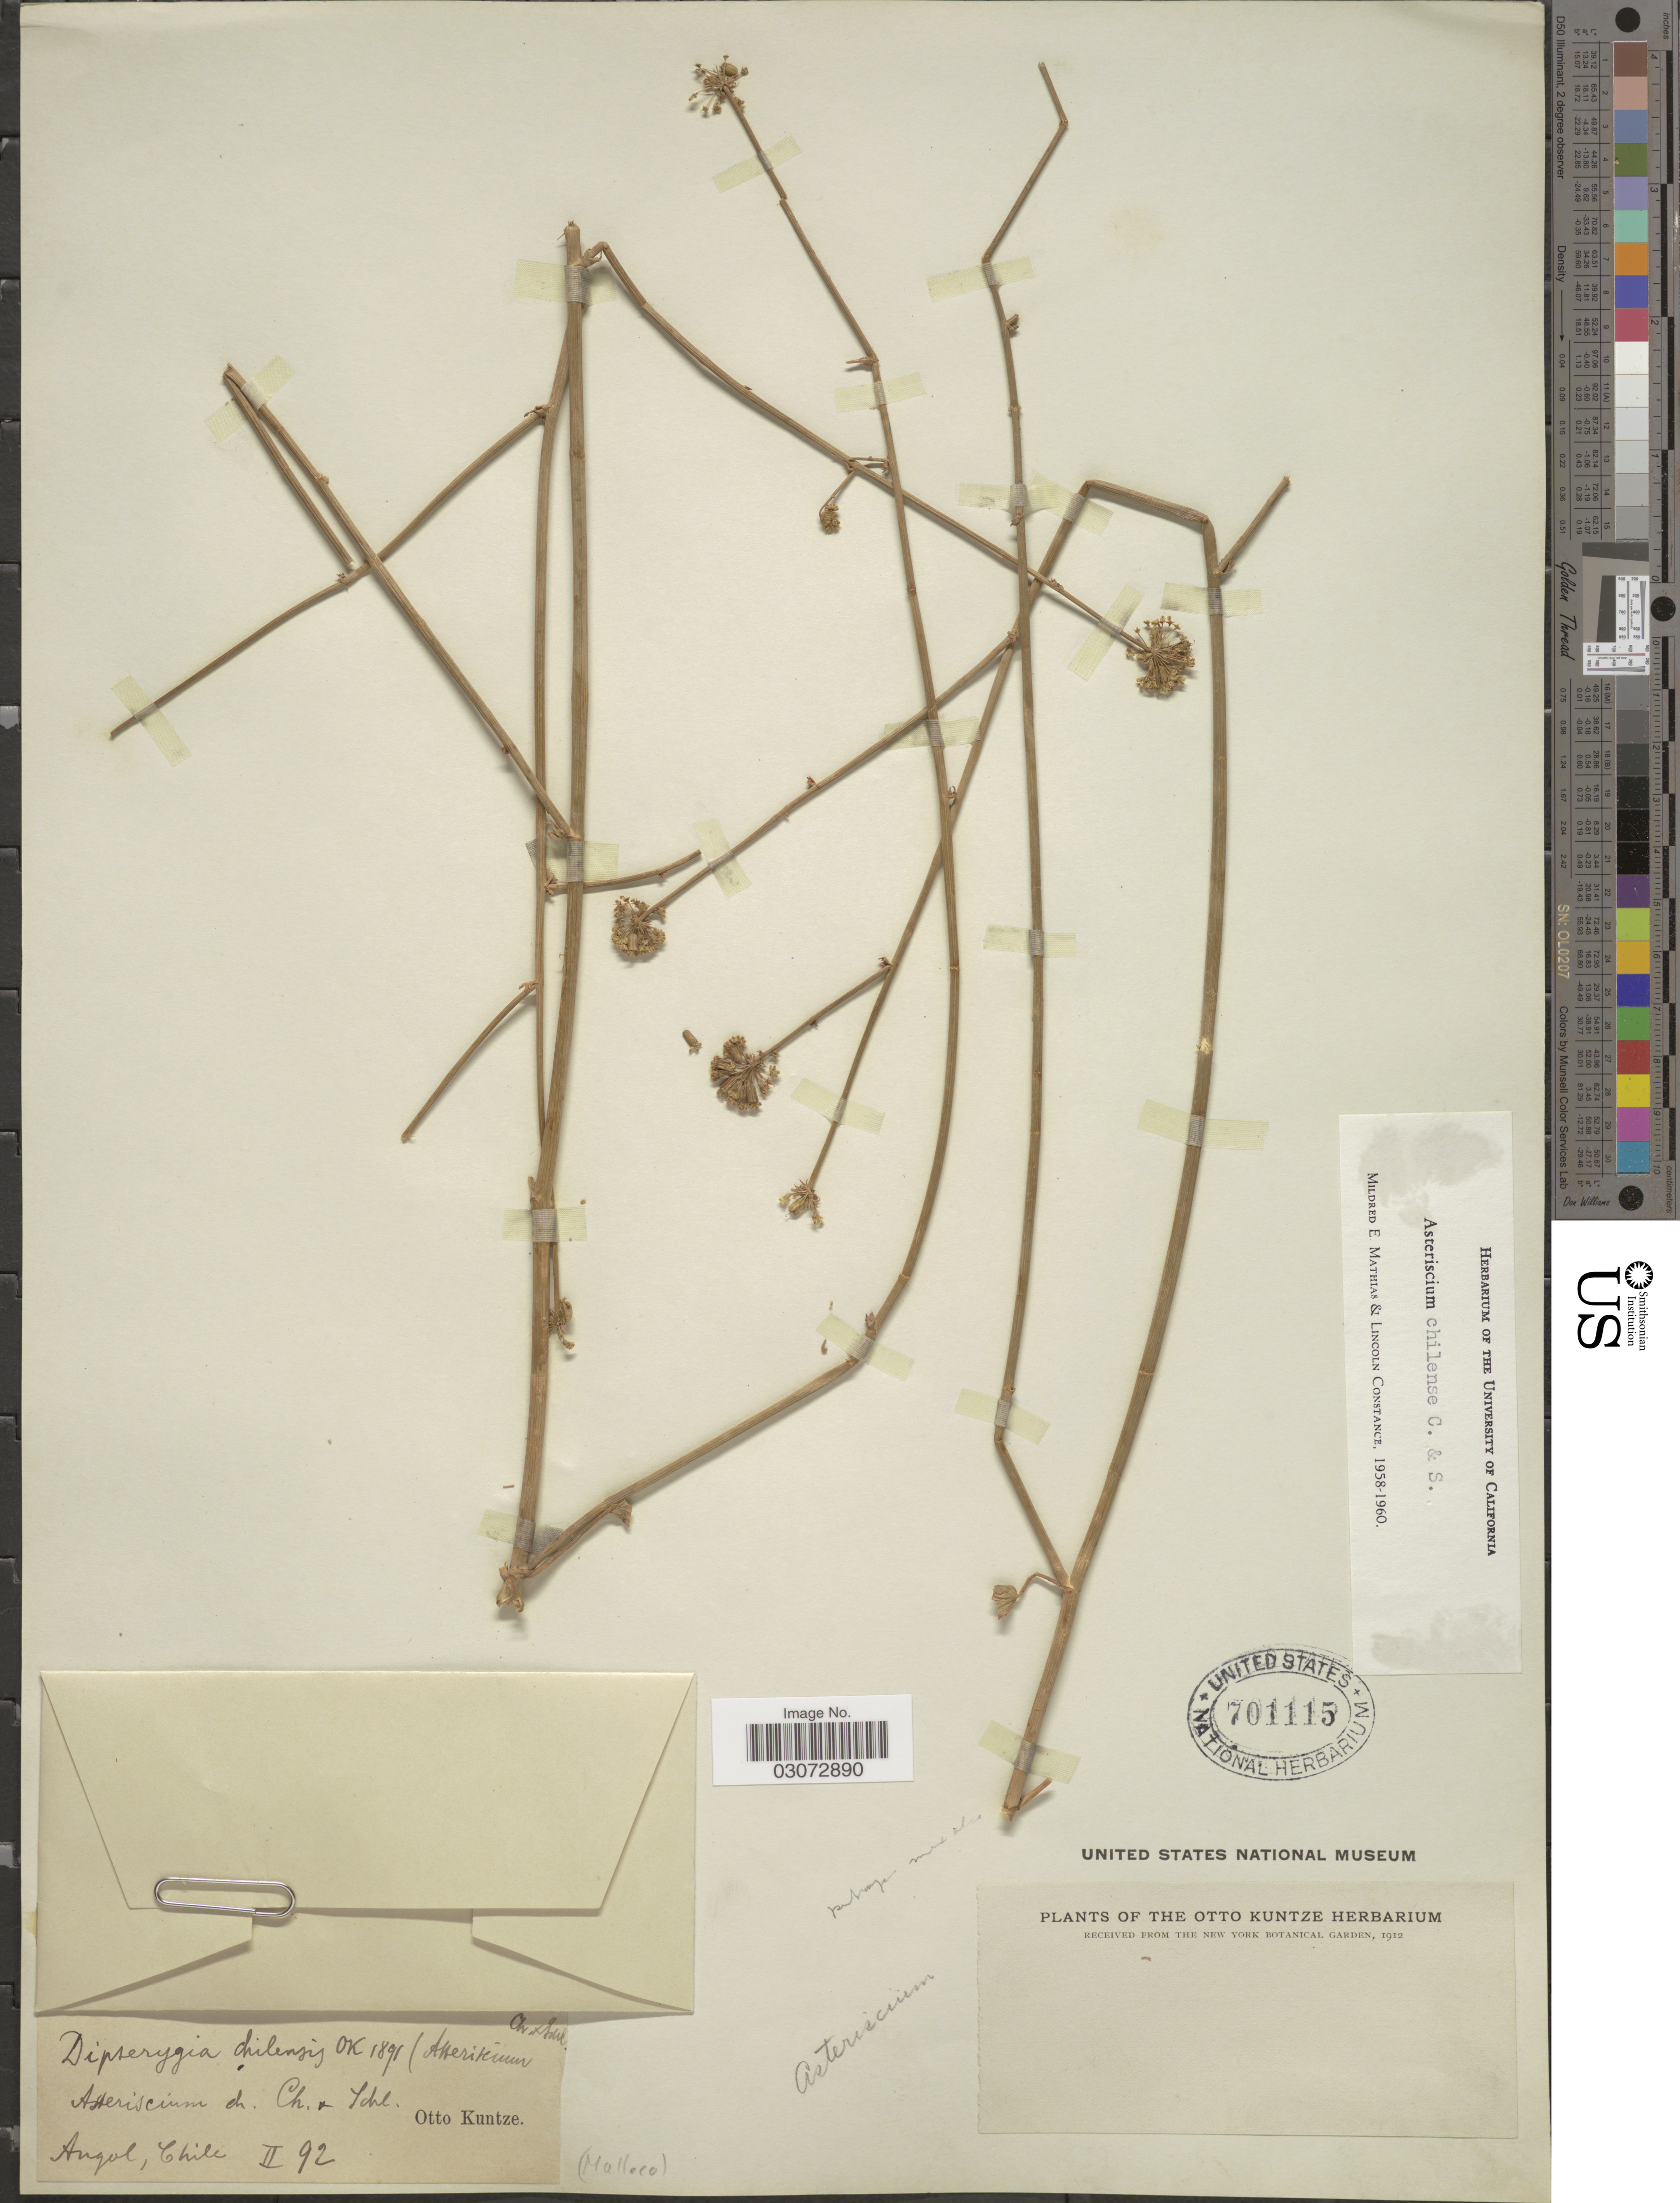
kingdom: Plantae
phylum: Tracheophyta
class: Magnoliopsida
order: Apiales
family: Apiaceae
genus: Asteriscium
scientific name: Asteriscium chilense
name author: Cham. & Schltdl.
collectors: C.E.O. Kuntze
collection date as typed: Transcribed d/m/y: /2/92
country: Chile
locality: Angol.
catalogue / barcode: US 701115